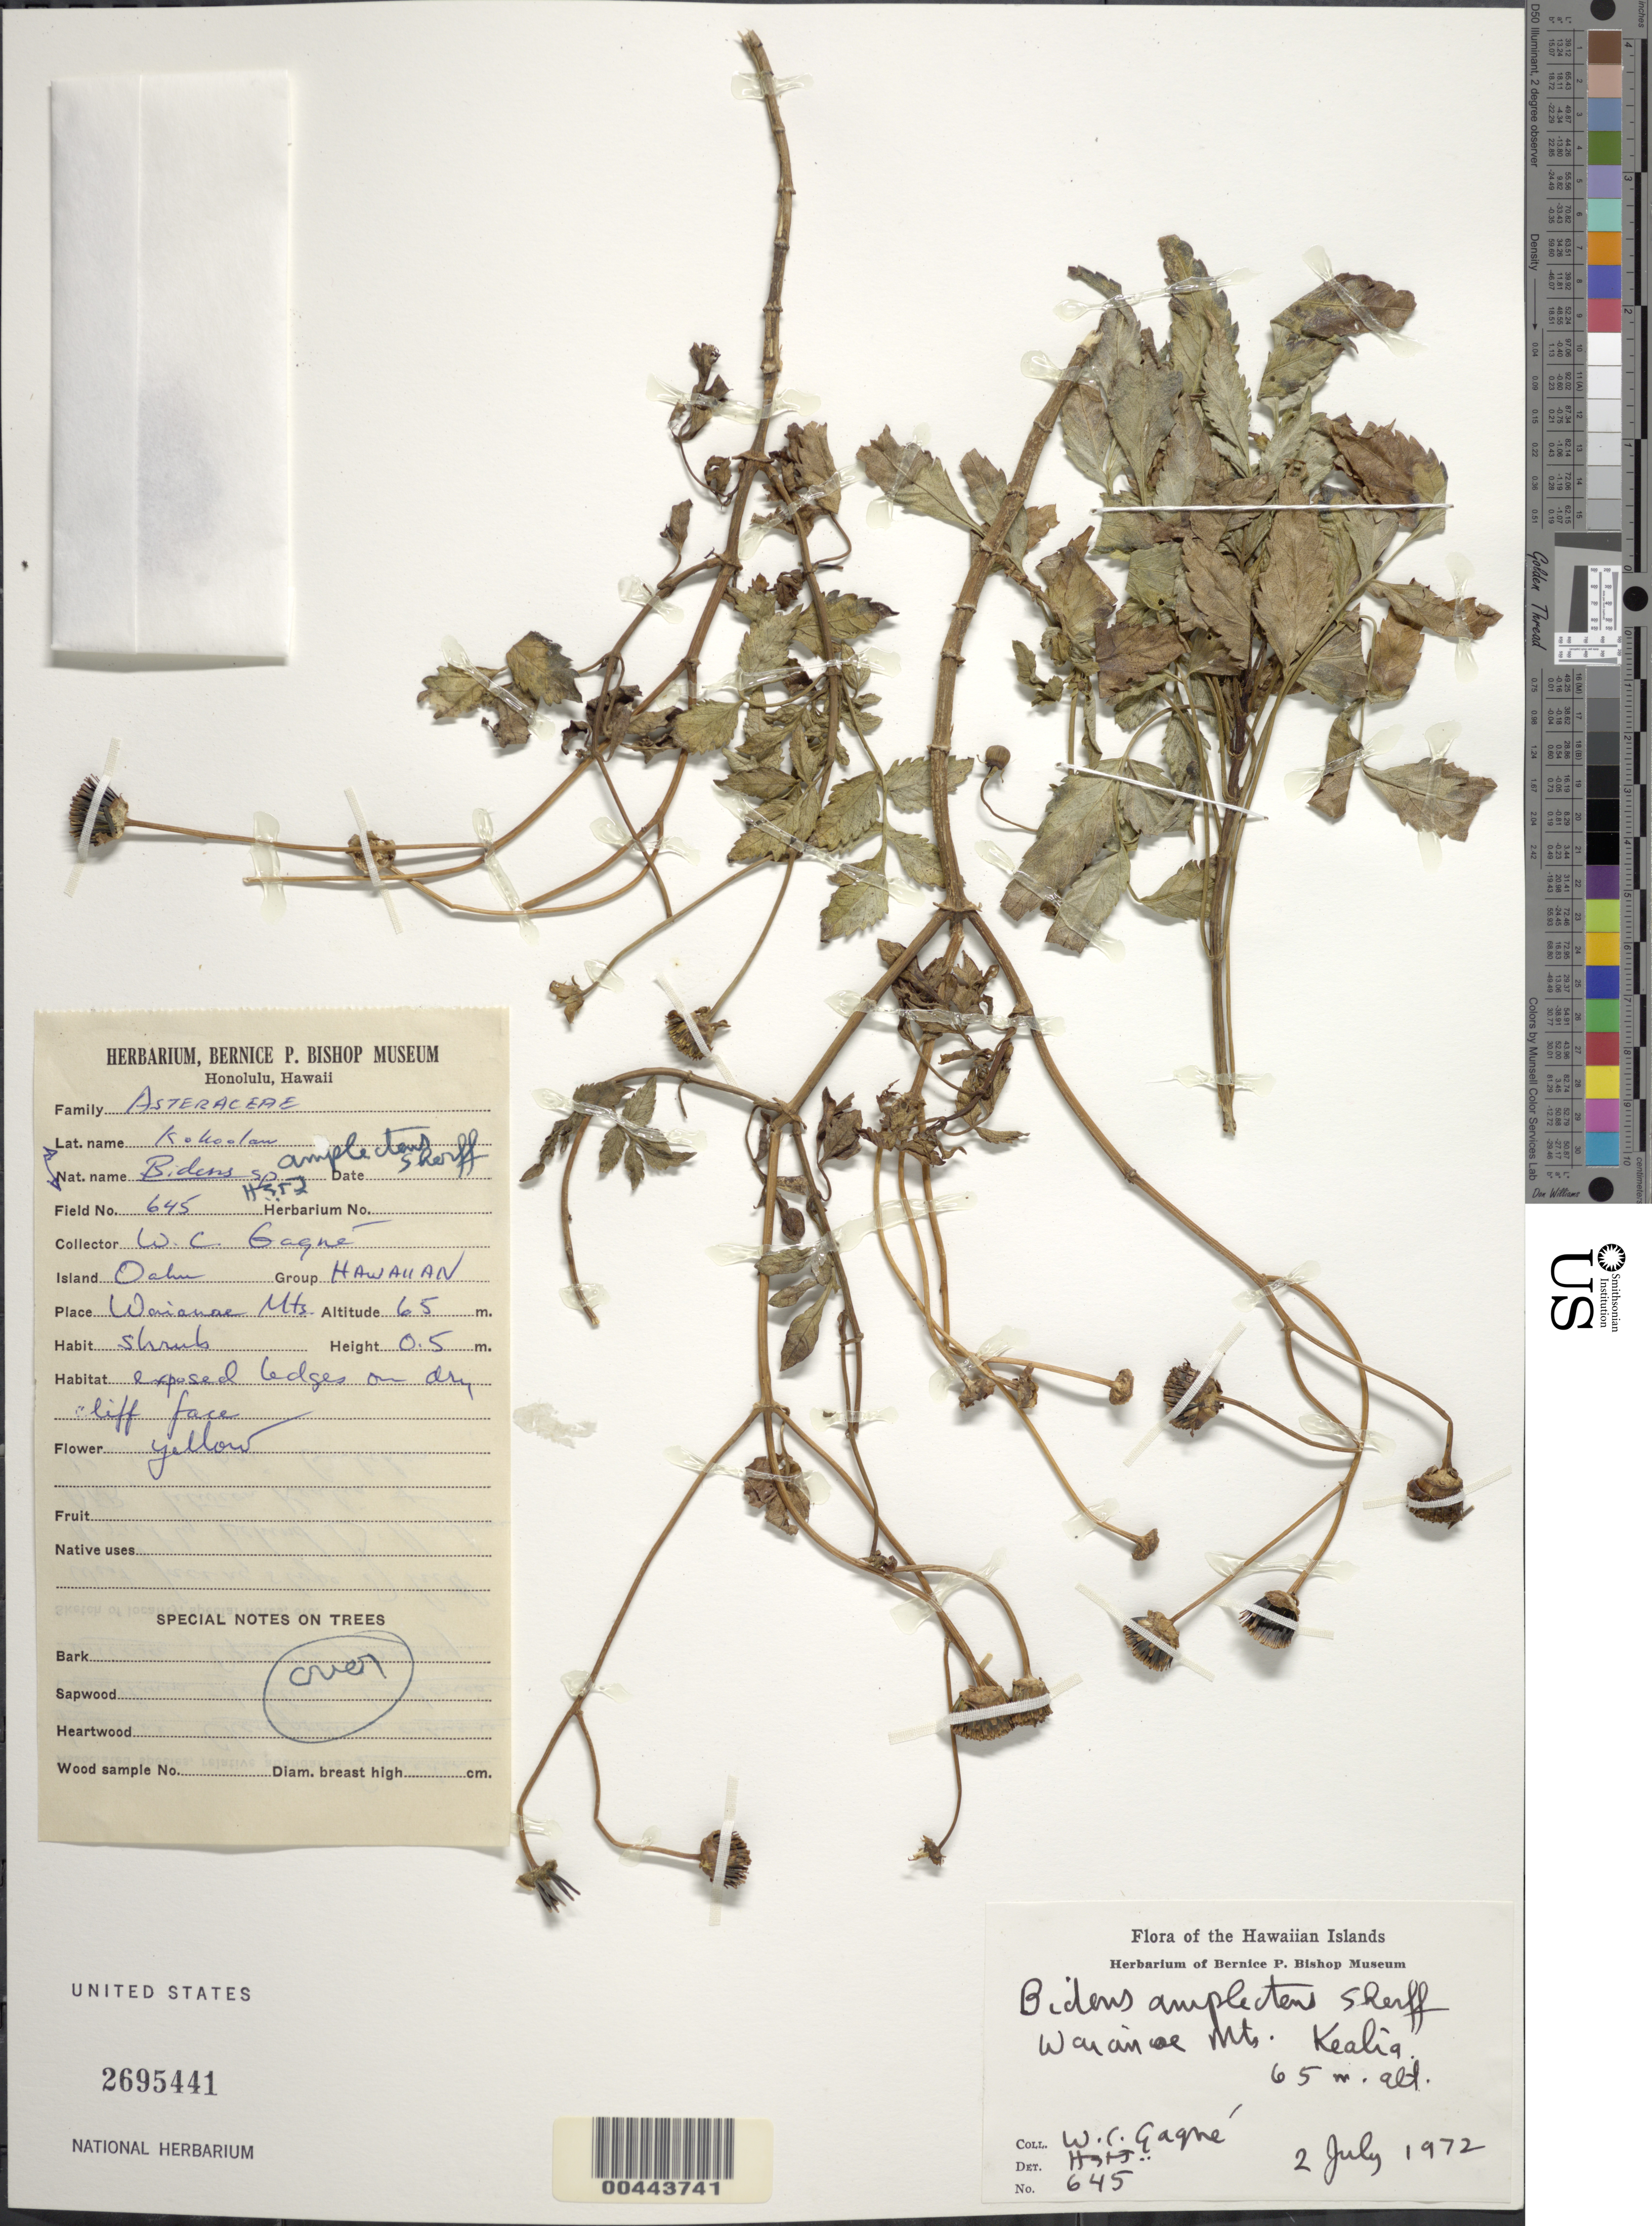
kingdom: Plantae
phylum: Tracheophyta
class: Magnoliopsida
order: Asterales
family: Asteraceae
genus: Bidens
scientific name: Bidens amplectens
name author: Sherff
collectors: W. Gagne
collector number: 645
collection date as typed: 2 Jul 1972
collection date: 1972-07-02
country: United States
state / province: Hawaii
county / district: Honolulu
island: Oahu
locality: Waianae Mts., Kealia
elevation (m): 65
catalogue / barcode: US 2695441